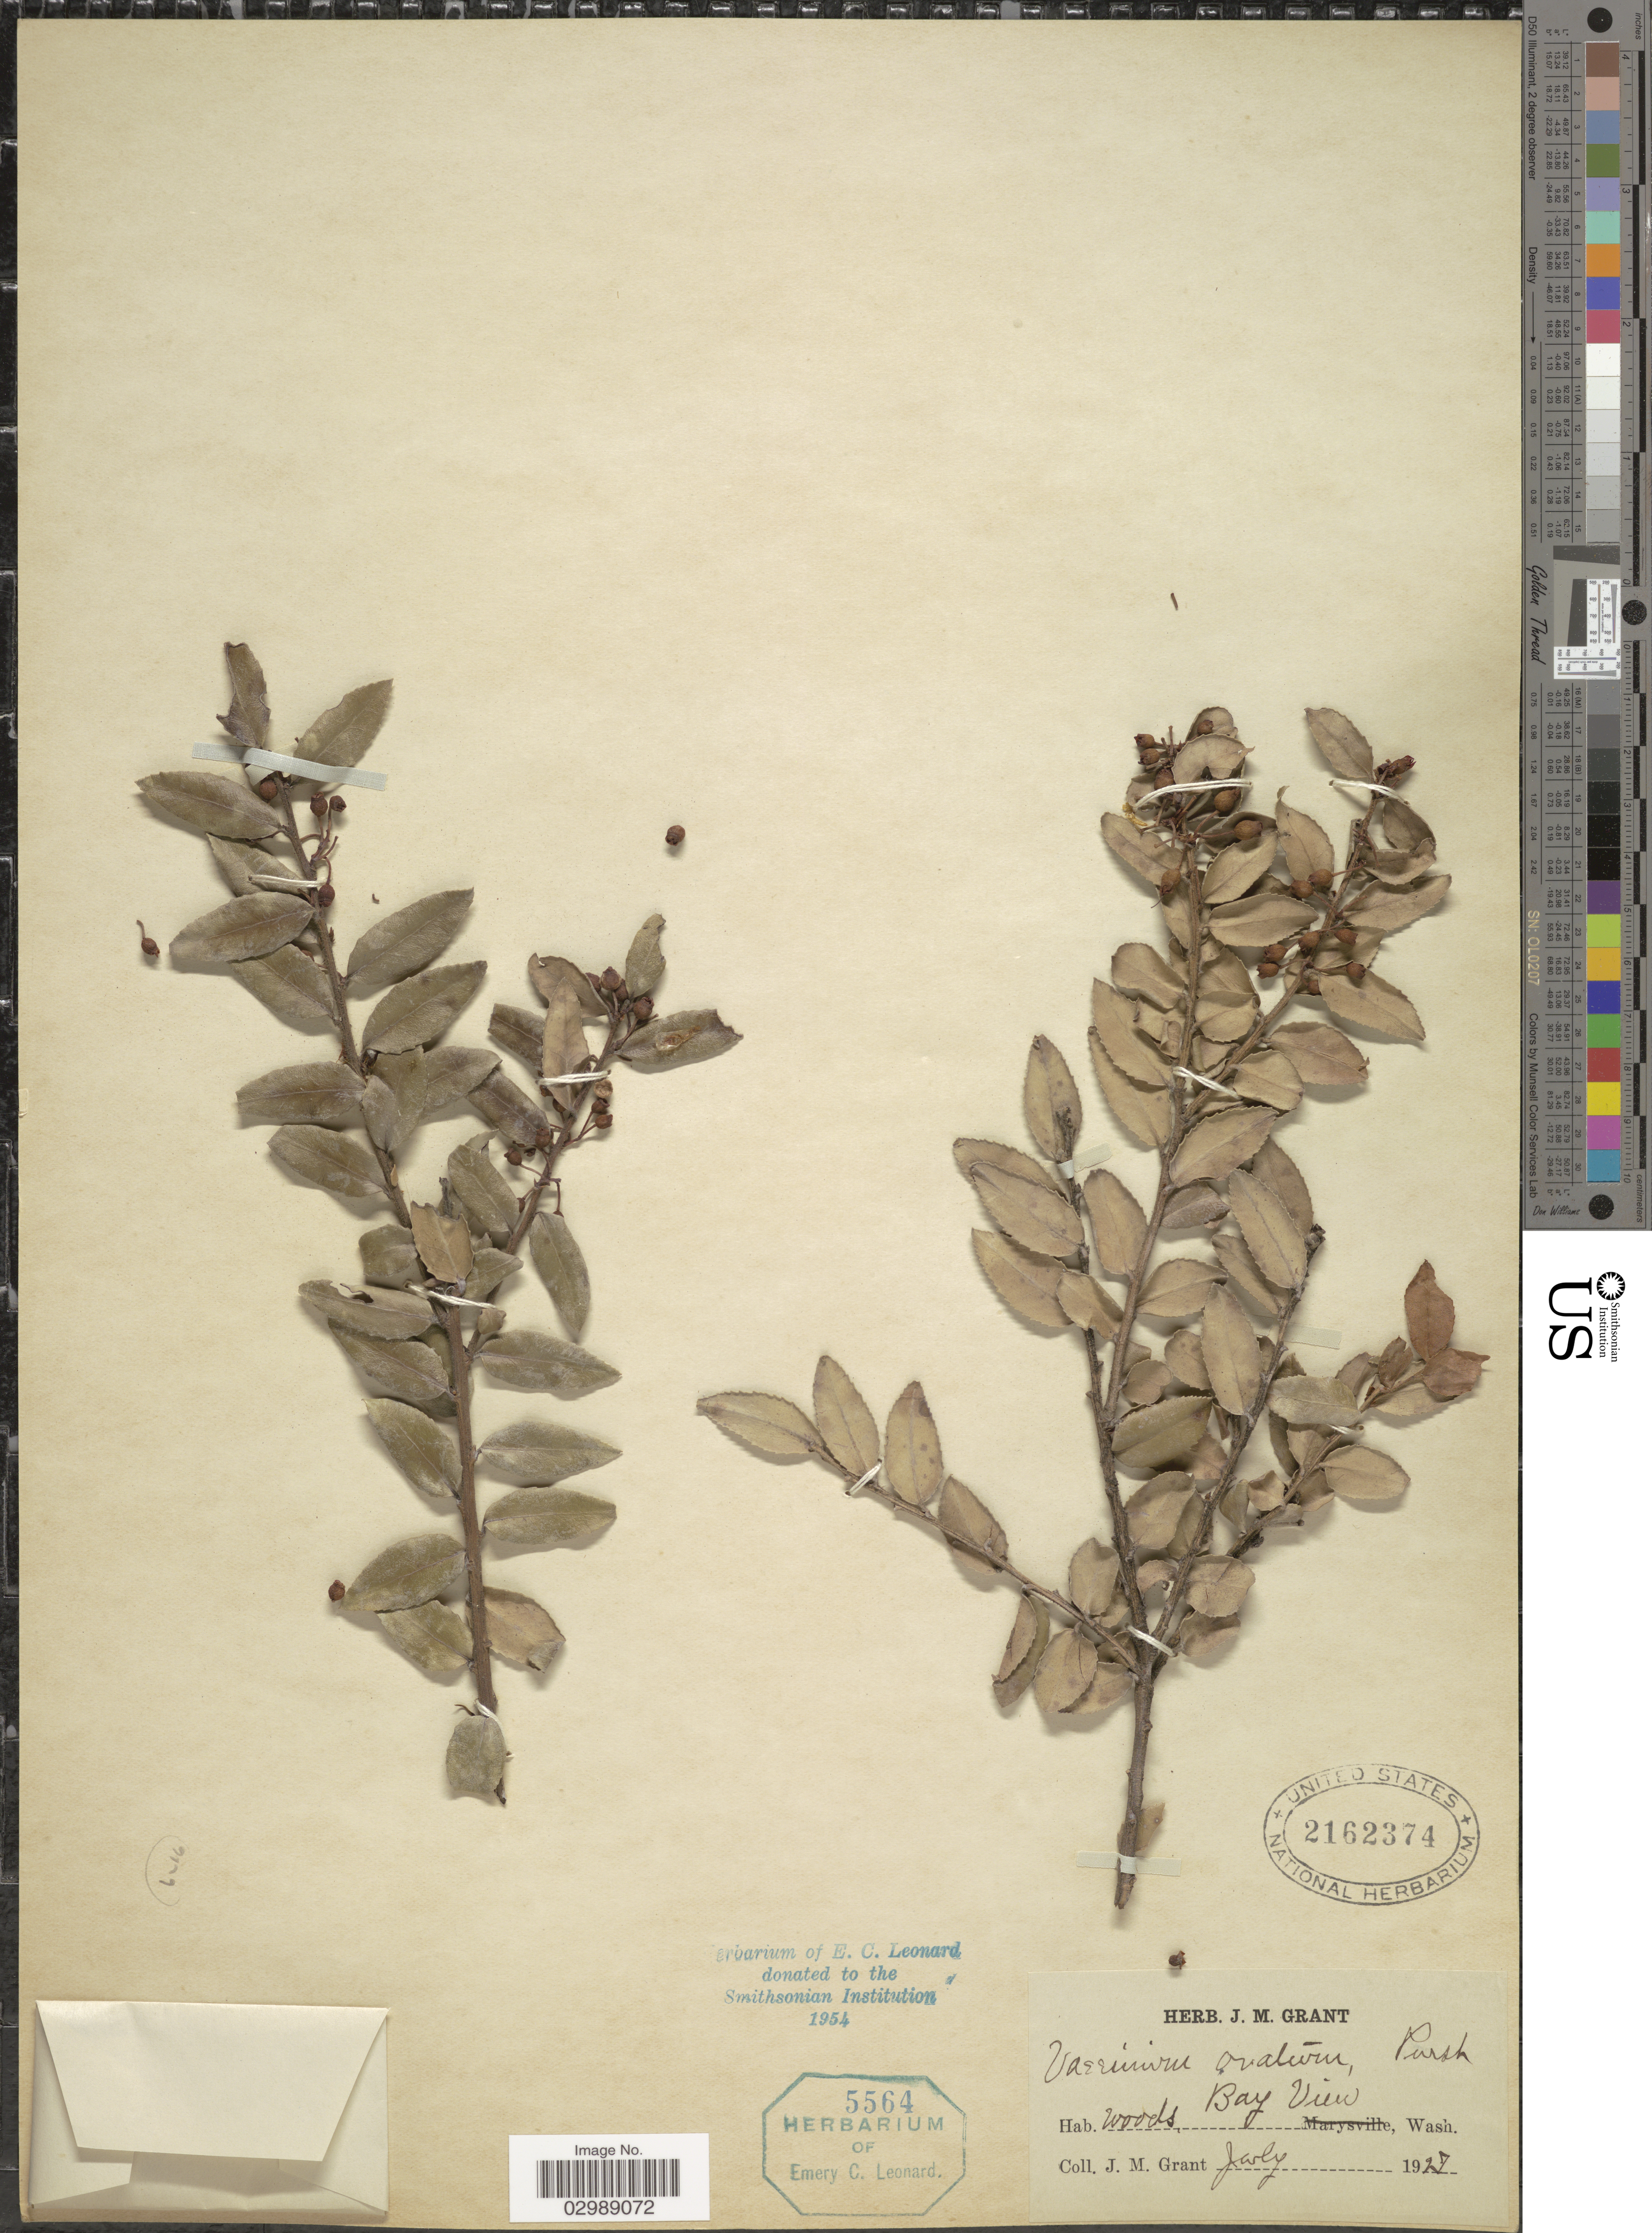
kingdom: Plantae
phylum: Tracheophyta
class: Magnoliopsida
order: Ericales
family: Ericaceae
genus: Vaccinium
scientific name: Vaccinium ovatum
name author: Pursh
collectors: J. M. Grant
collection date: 1927-07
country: United States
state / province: Washington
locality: Bay View.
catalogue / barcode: US 2162374